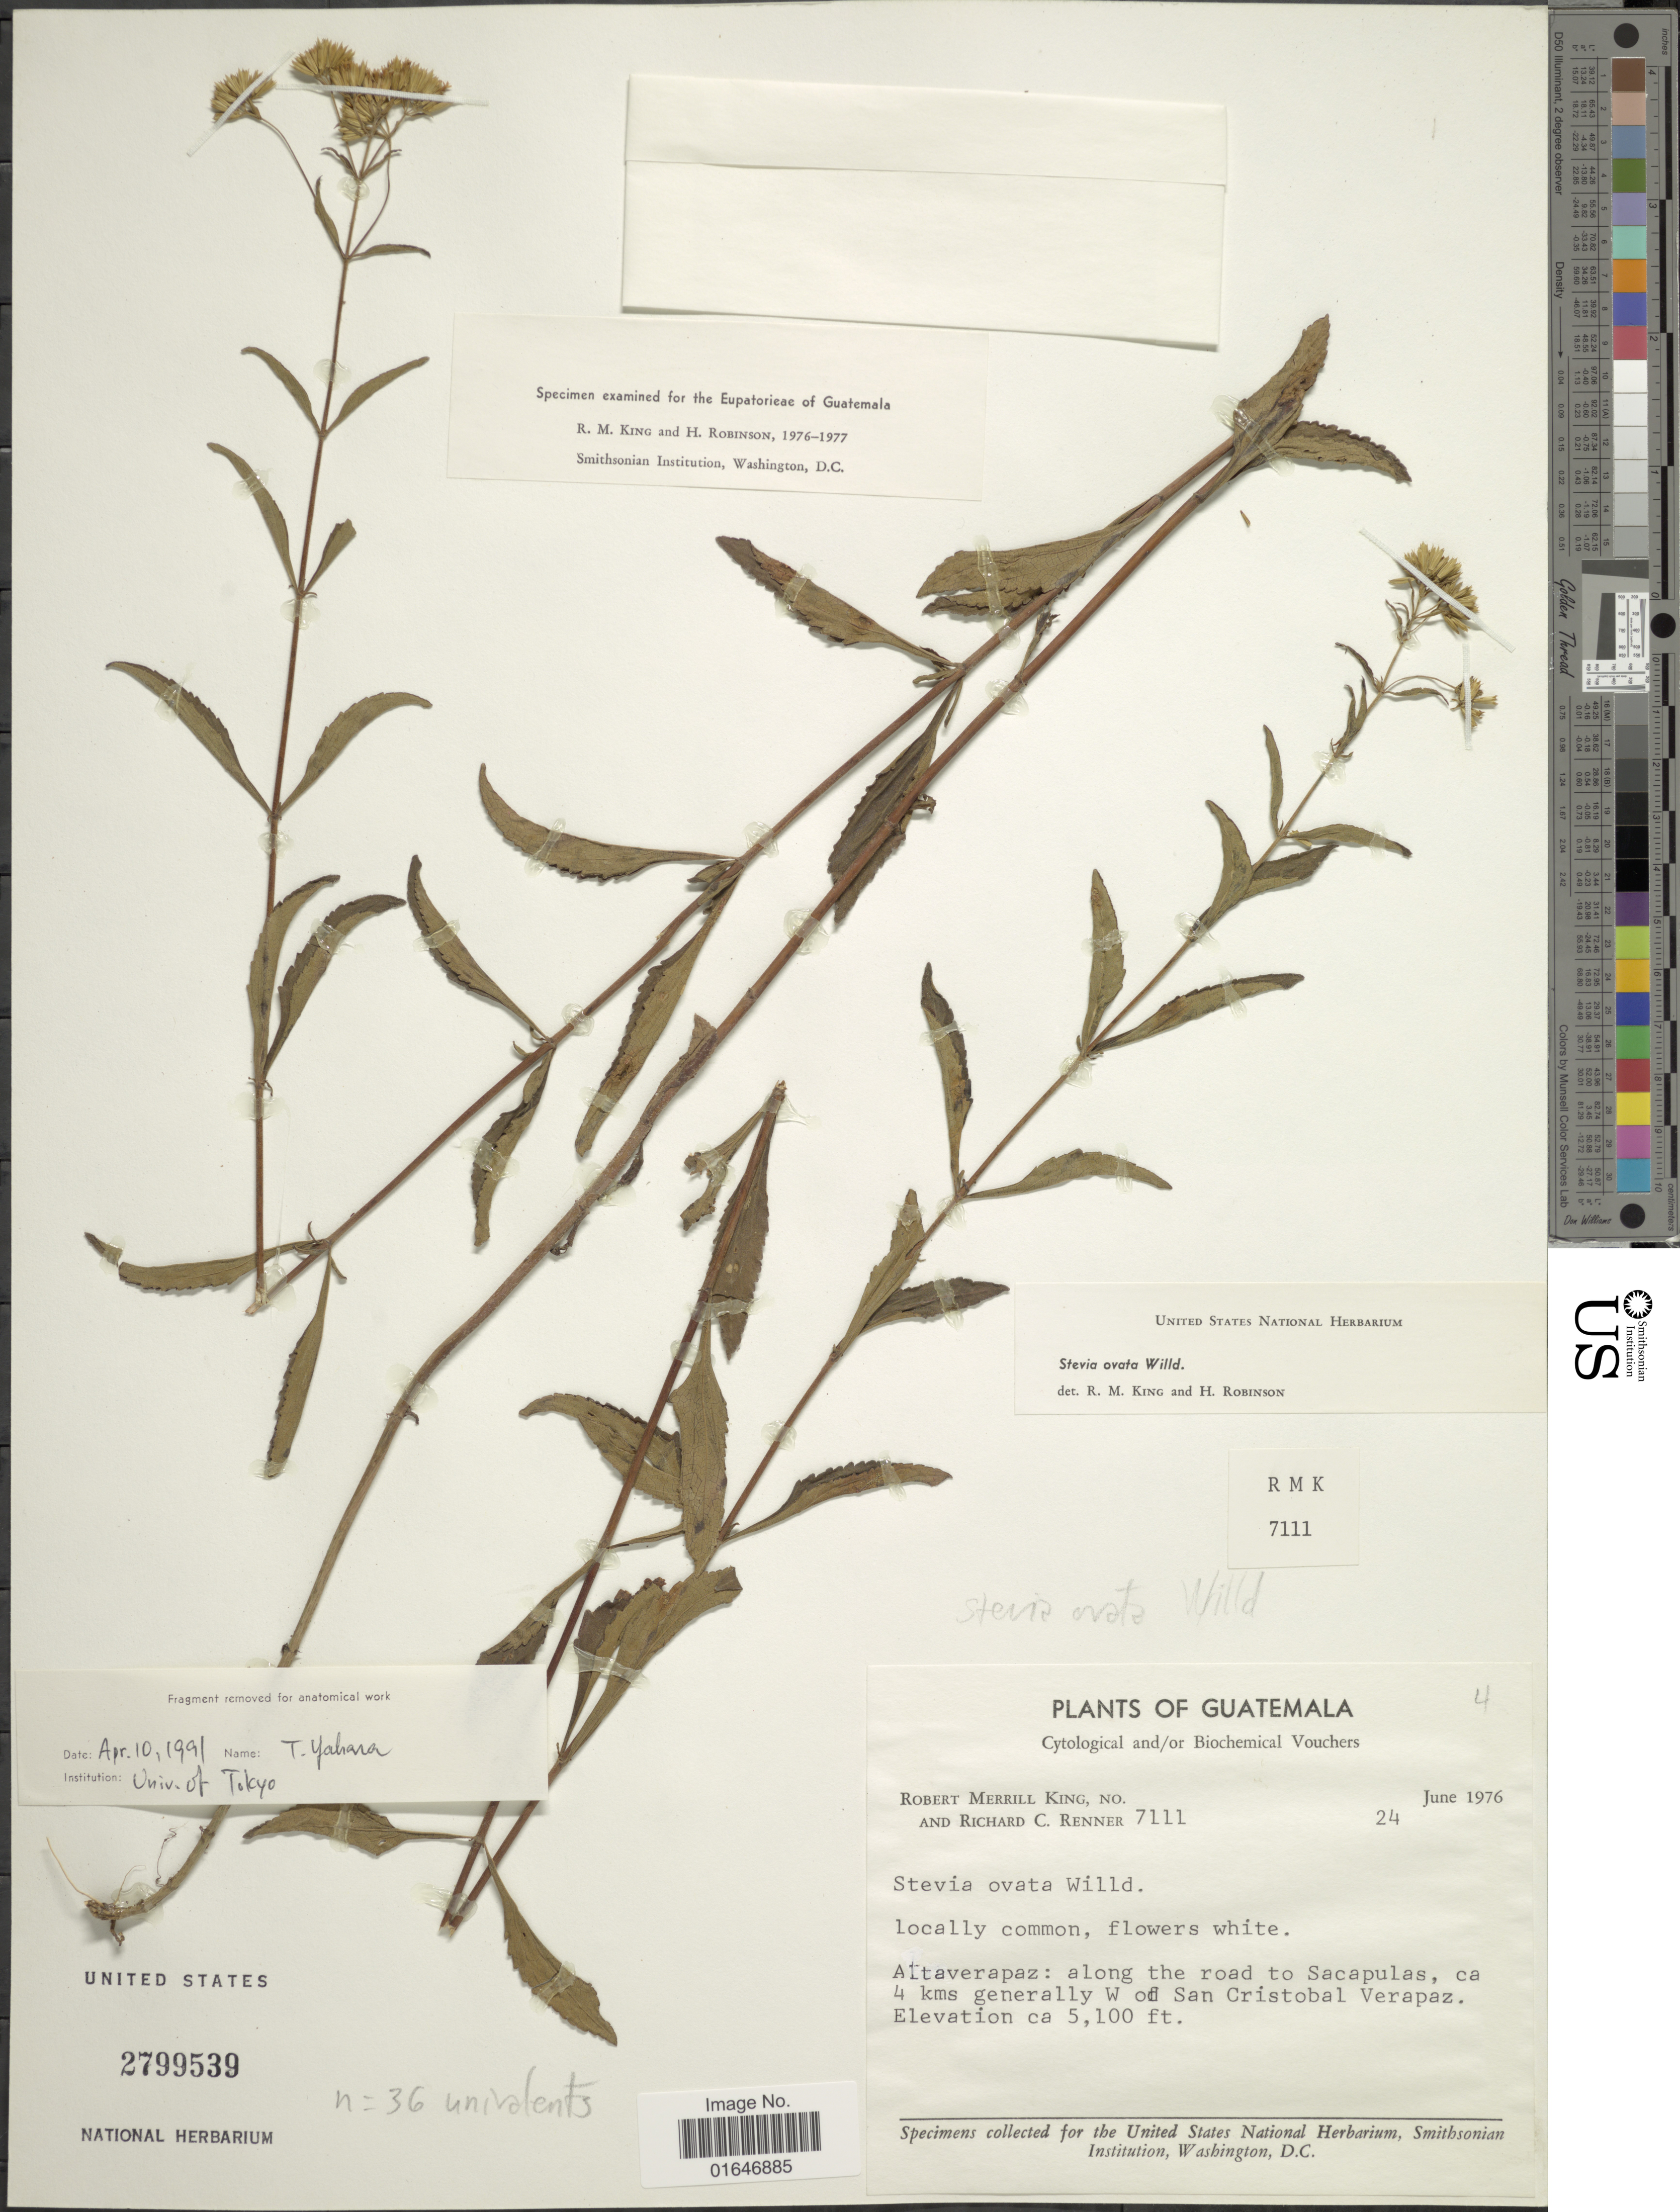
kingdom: Plantae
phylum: Tracheophyta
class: Magnoliopsida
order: Asterales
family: Asteraceae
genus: Stevia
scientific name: Stevia ovata var. ovata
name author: Willd.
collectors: R. M. King & R. C. Renner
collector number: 7111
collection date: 1976-06-24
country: Guatemala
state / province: Alta Verapaz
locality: Along the road to Sacapaulas, ca 4 kms generally W of San Cristobal Verapaz.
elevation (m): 1554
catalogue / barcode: US 2799539